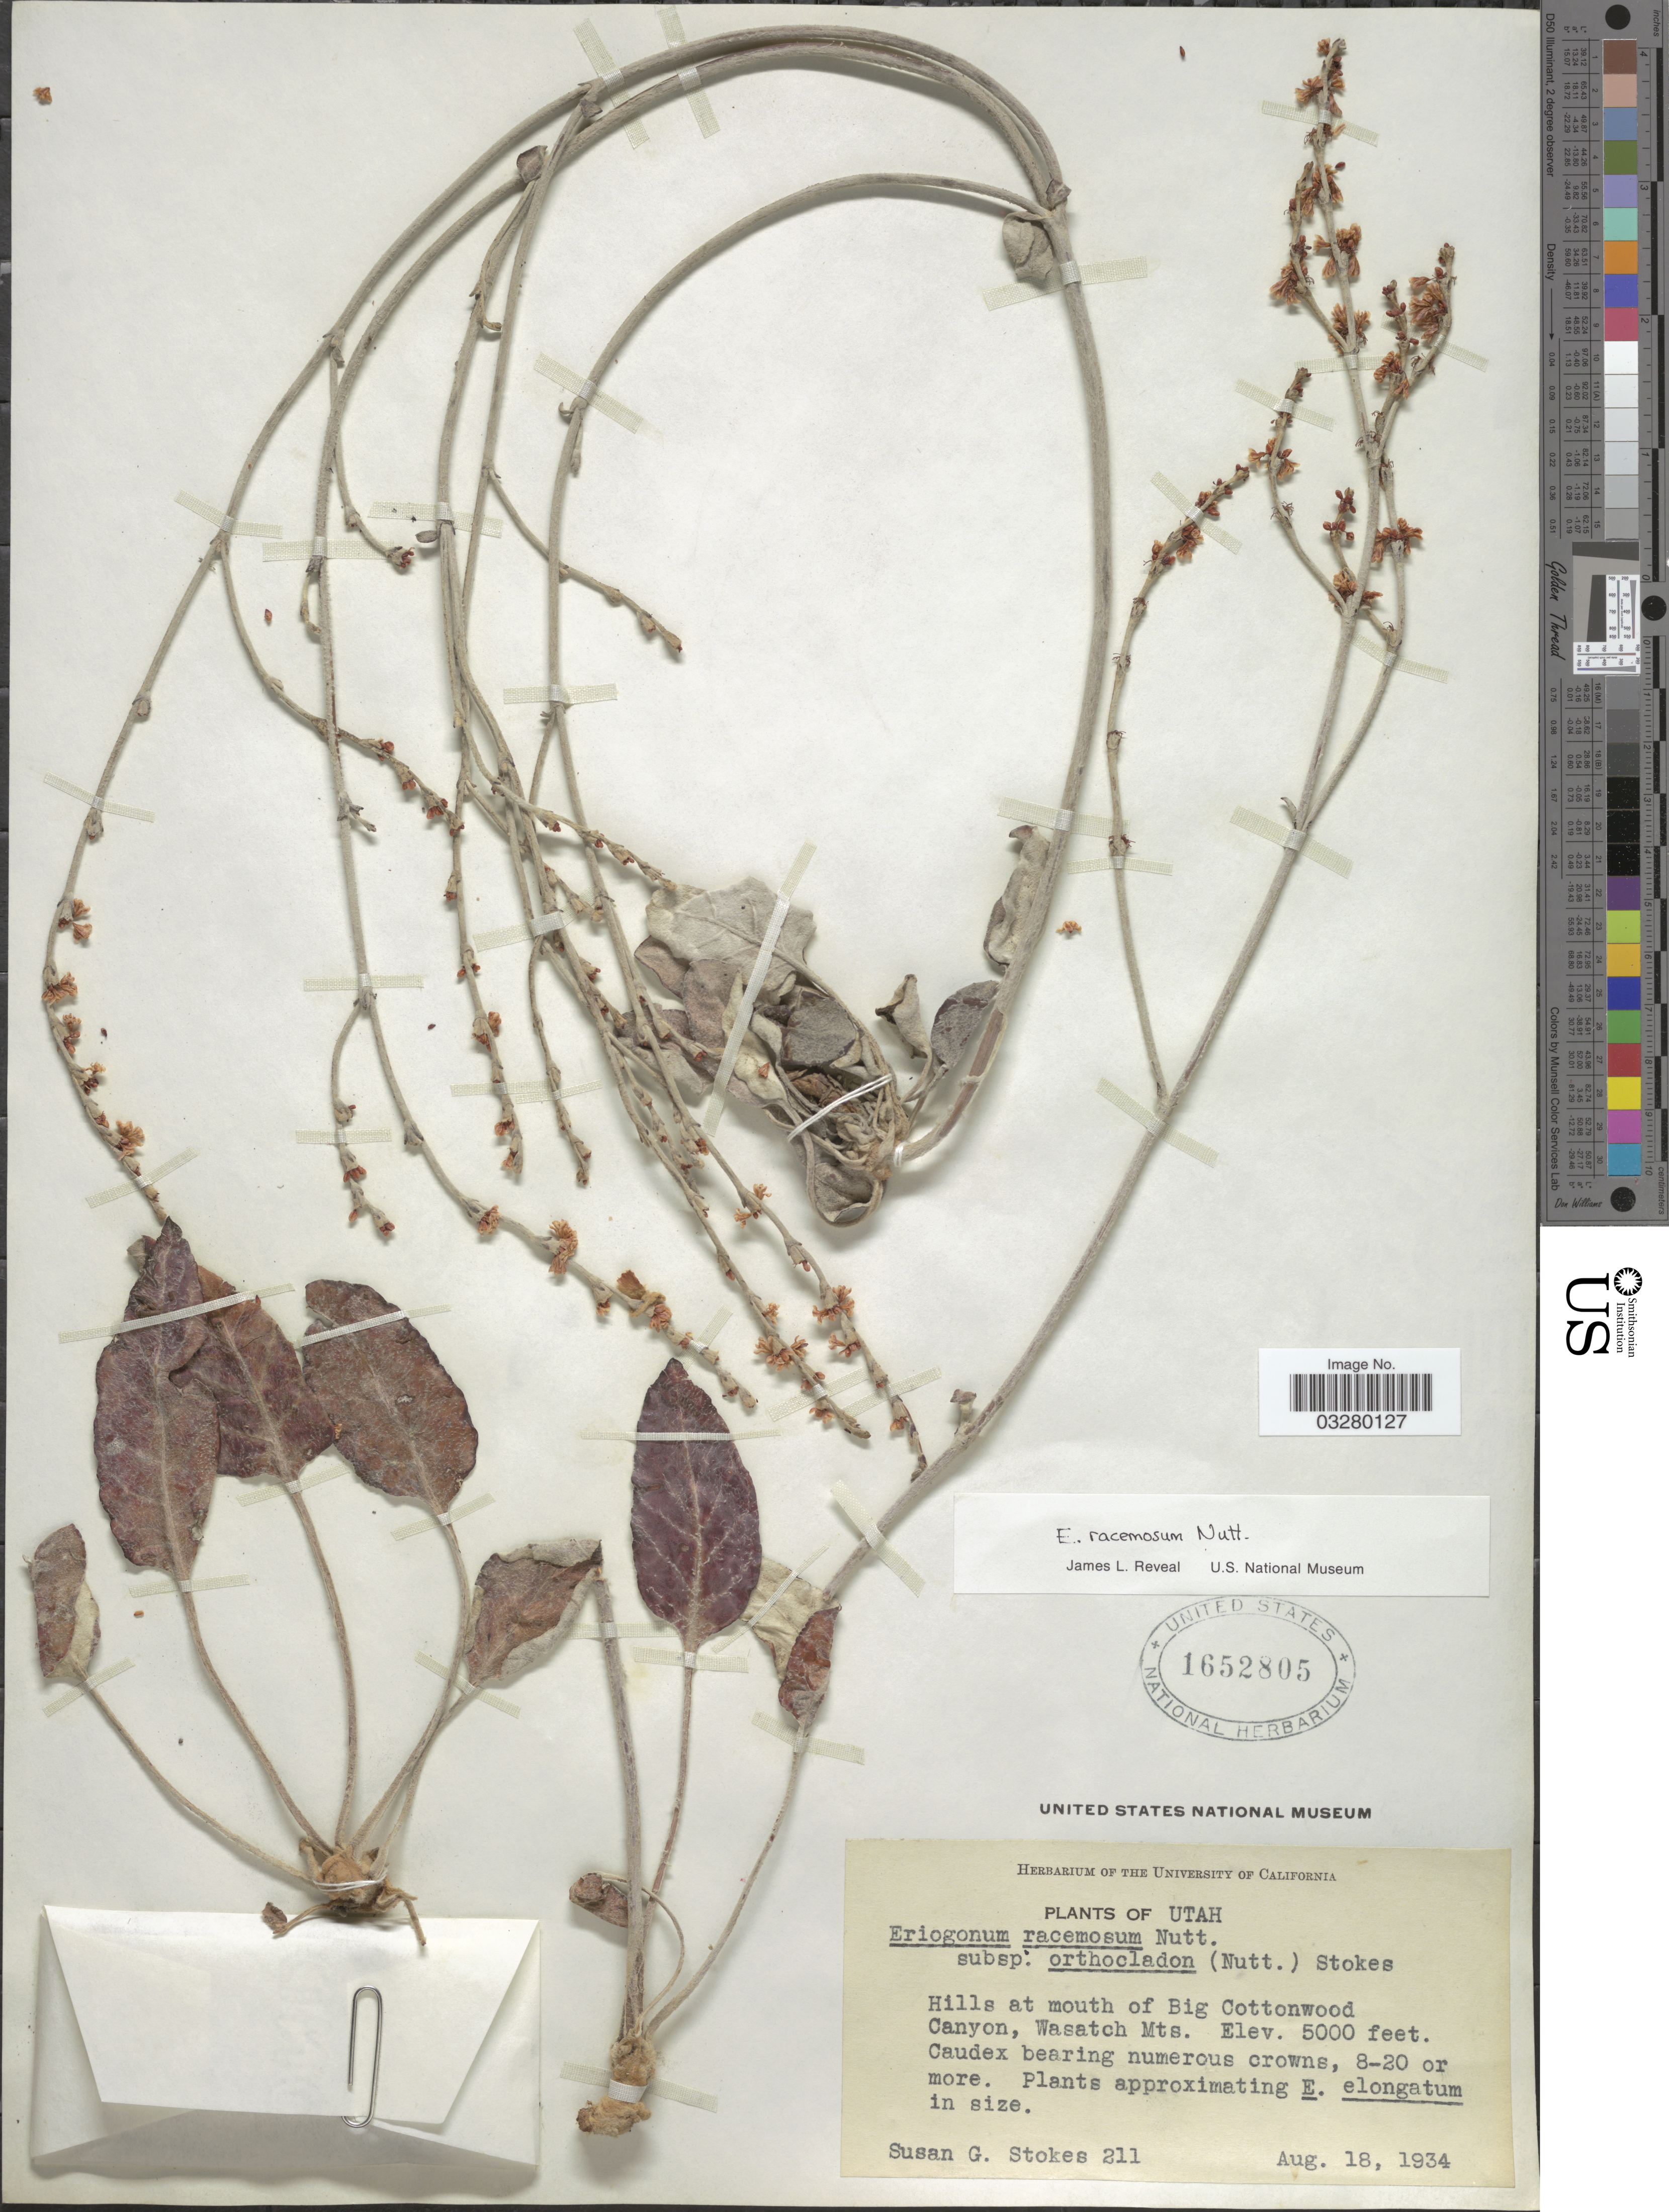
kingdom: Plantae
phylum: Tracheophyta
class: Magnoliopsida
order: Caryophyllales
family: Polygonaceae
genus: Eriogonum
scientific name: Eriogonum racemosum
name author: Nutt.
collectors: S. G. Stokes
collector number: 211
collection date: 1934-08-18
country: United States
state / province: Utah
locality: Hills at mouth of Big Cottonwood Canyon, Wasatch Mts.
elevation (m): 1524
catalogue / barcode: US 1652805